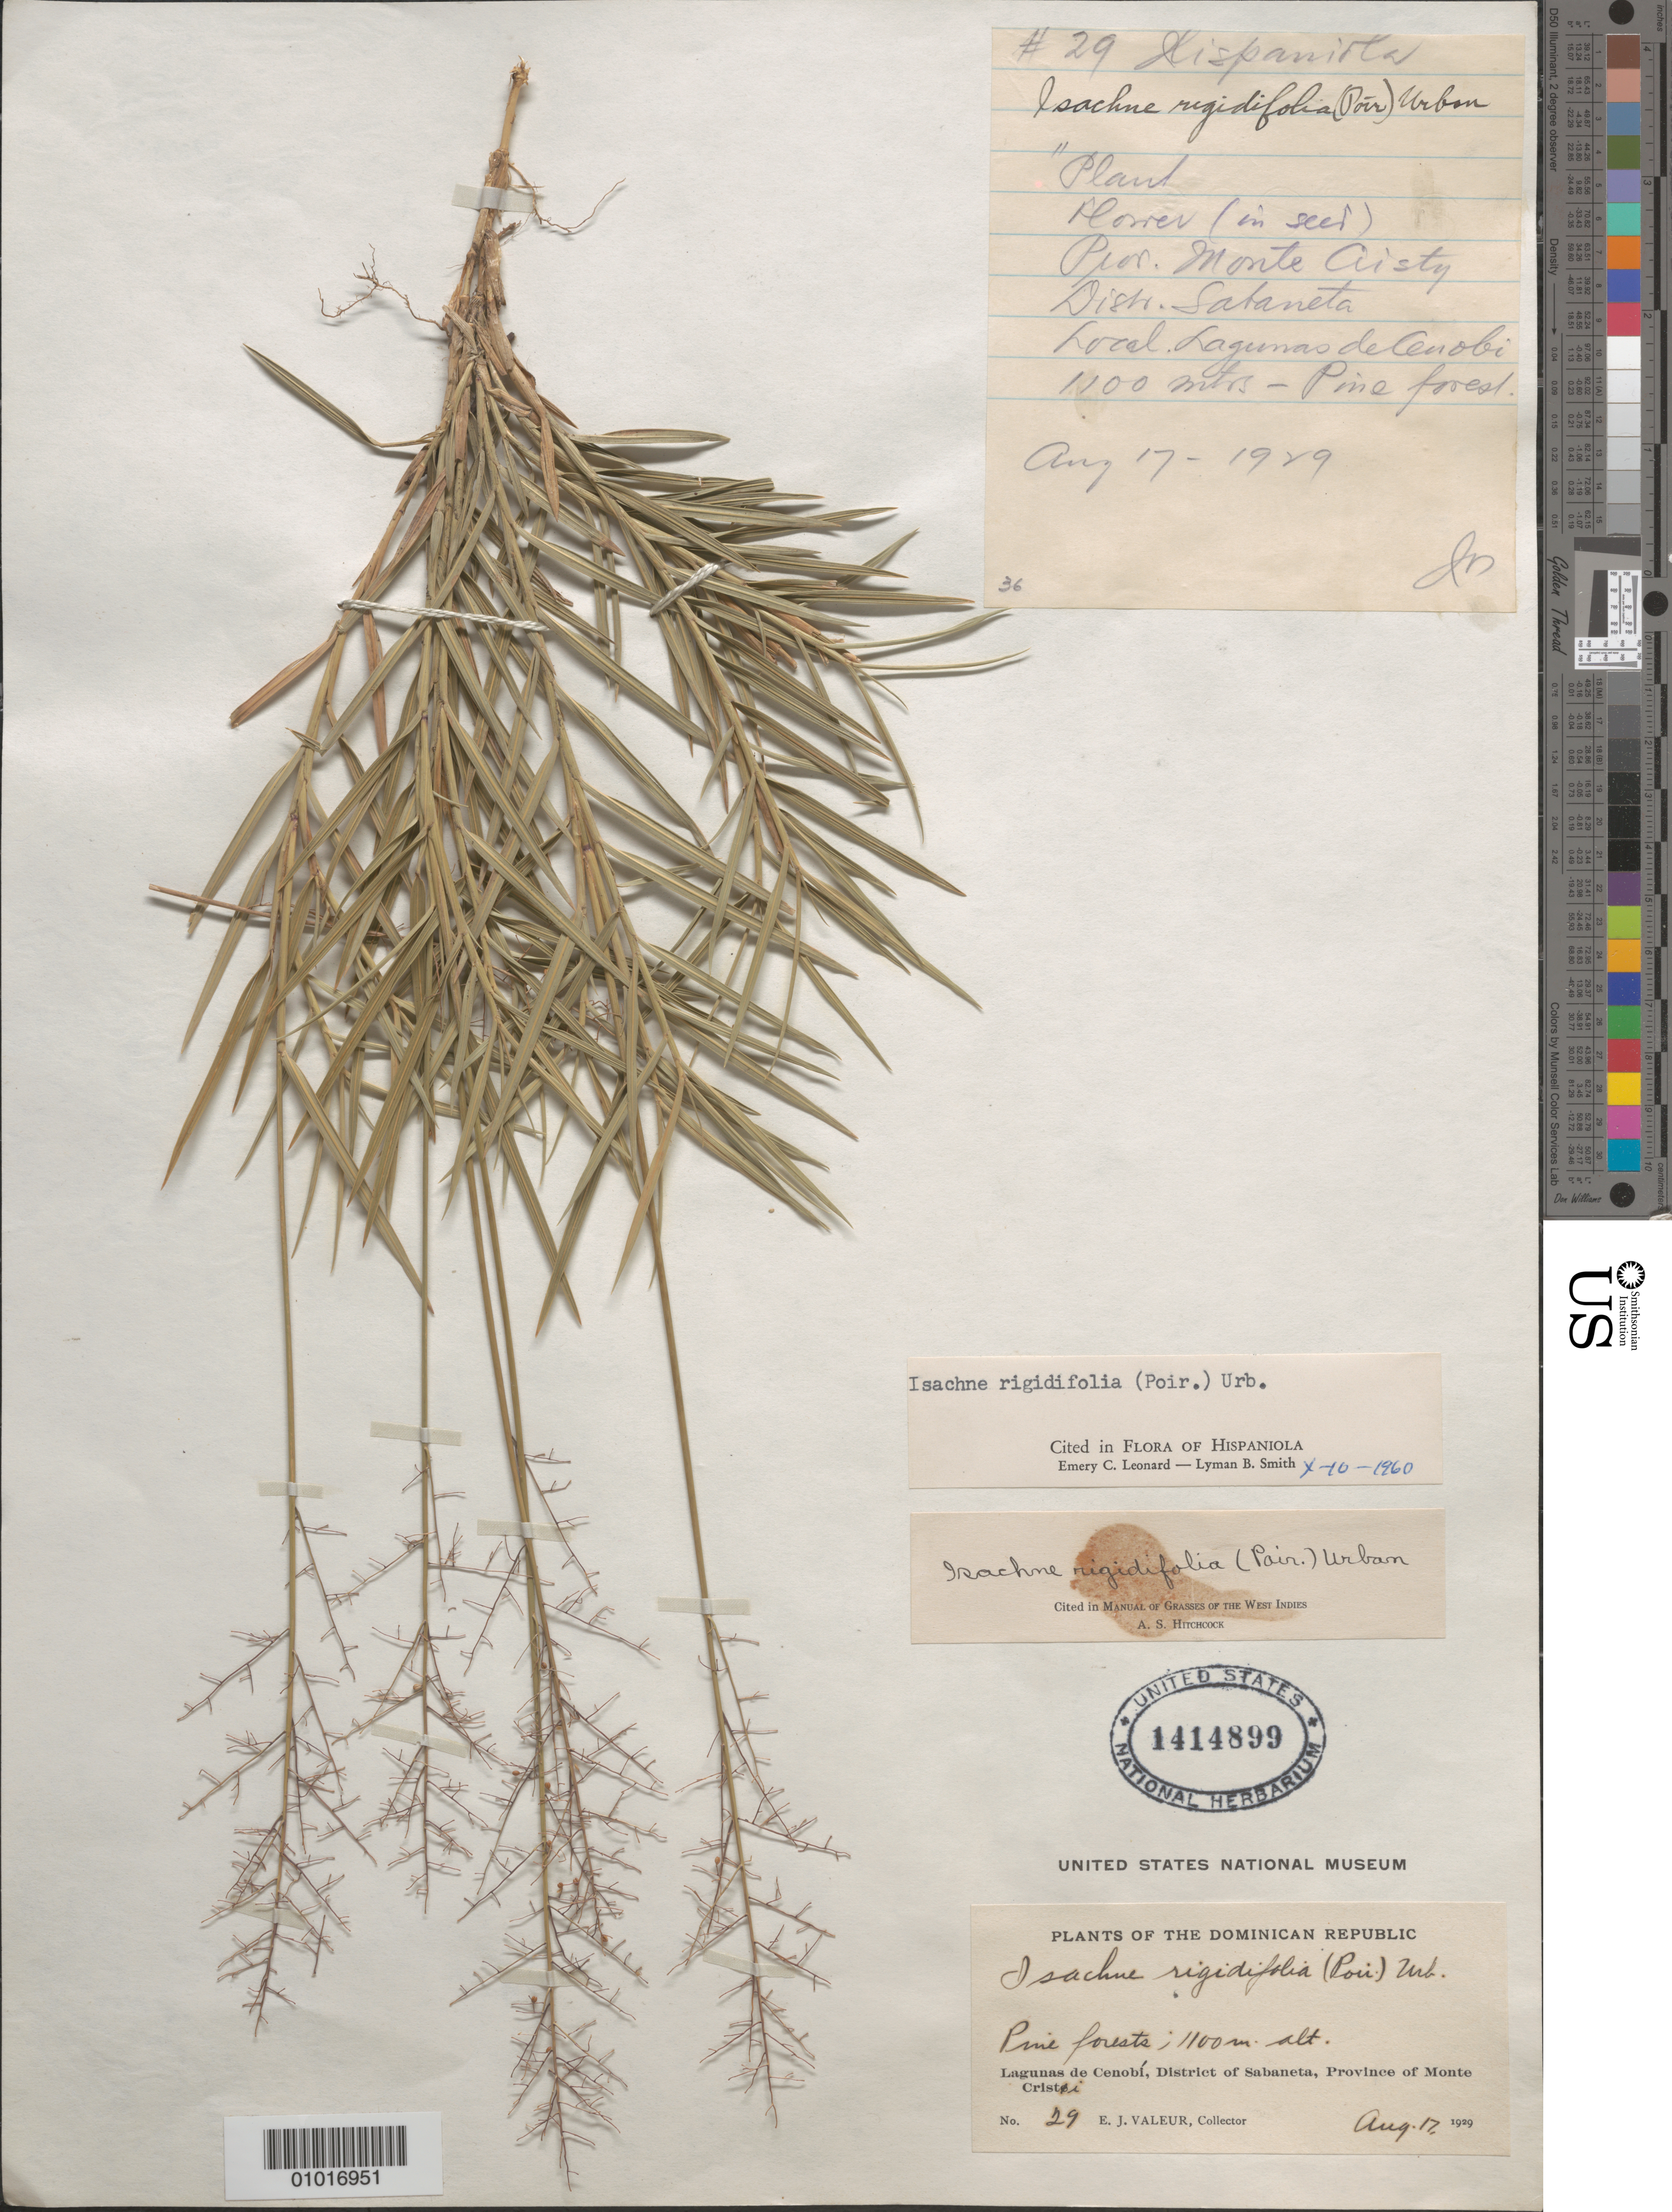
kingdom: Plantae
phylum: Tracheophyta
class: Liliopsida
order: Poales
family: Poaceae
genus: Isachne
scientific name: Isachne rigidifolia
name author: (Poir.) Urb.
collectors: E. Valeur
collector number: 29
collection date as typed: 17 Aug 1929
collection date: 1929-08-17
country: Dominican Republic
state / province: Monte Cristi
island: Hispaniola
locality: Pine forests, Lagunas de Cenobi, District of Sabaneta, Provence of Monte Cristi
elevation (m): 1100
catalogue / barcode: US 1414899